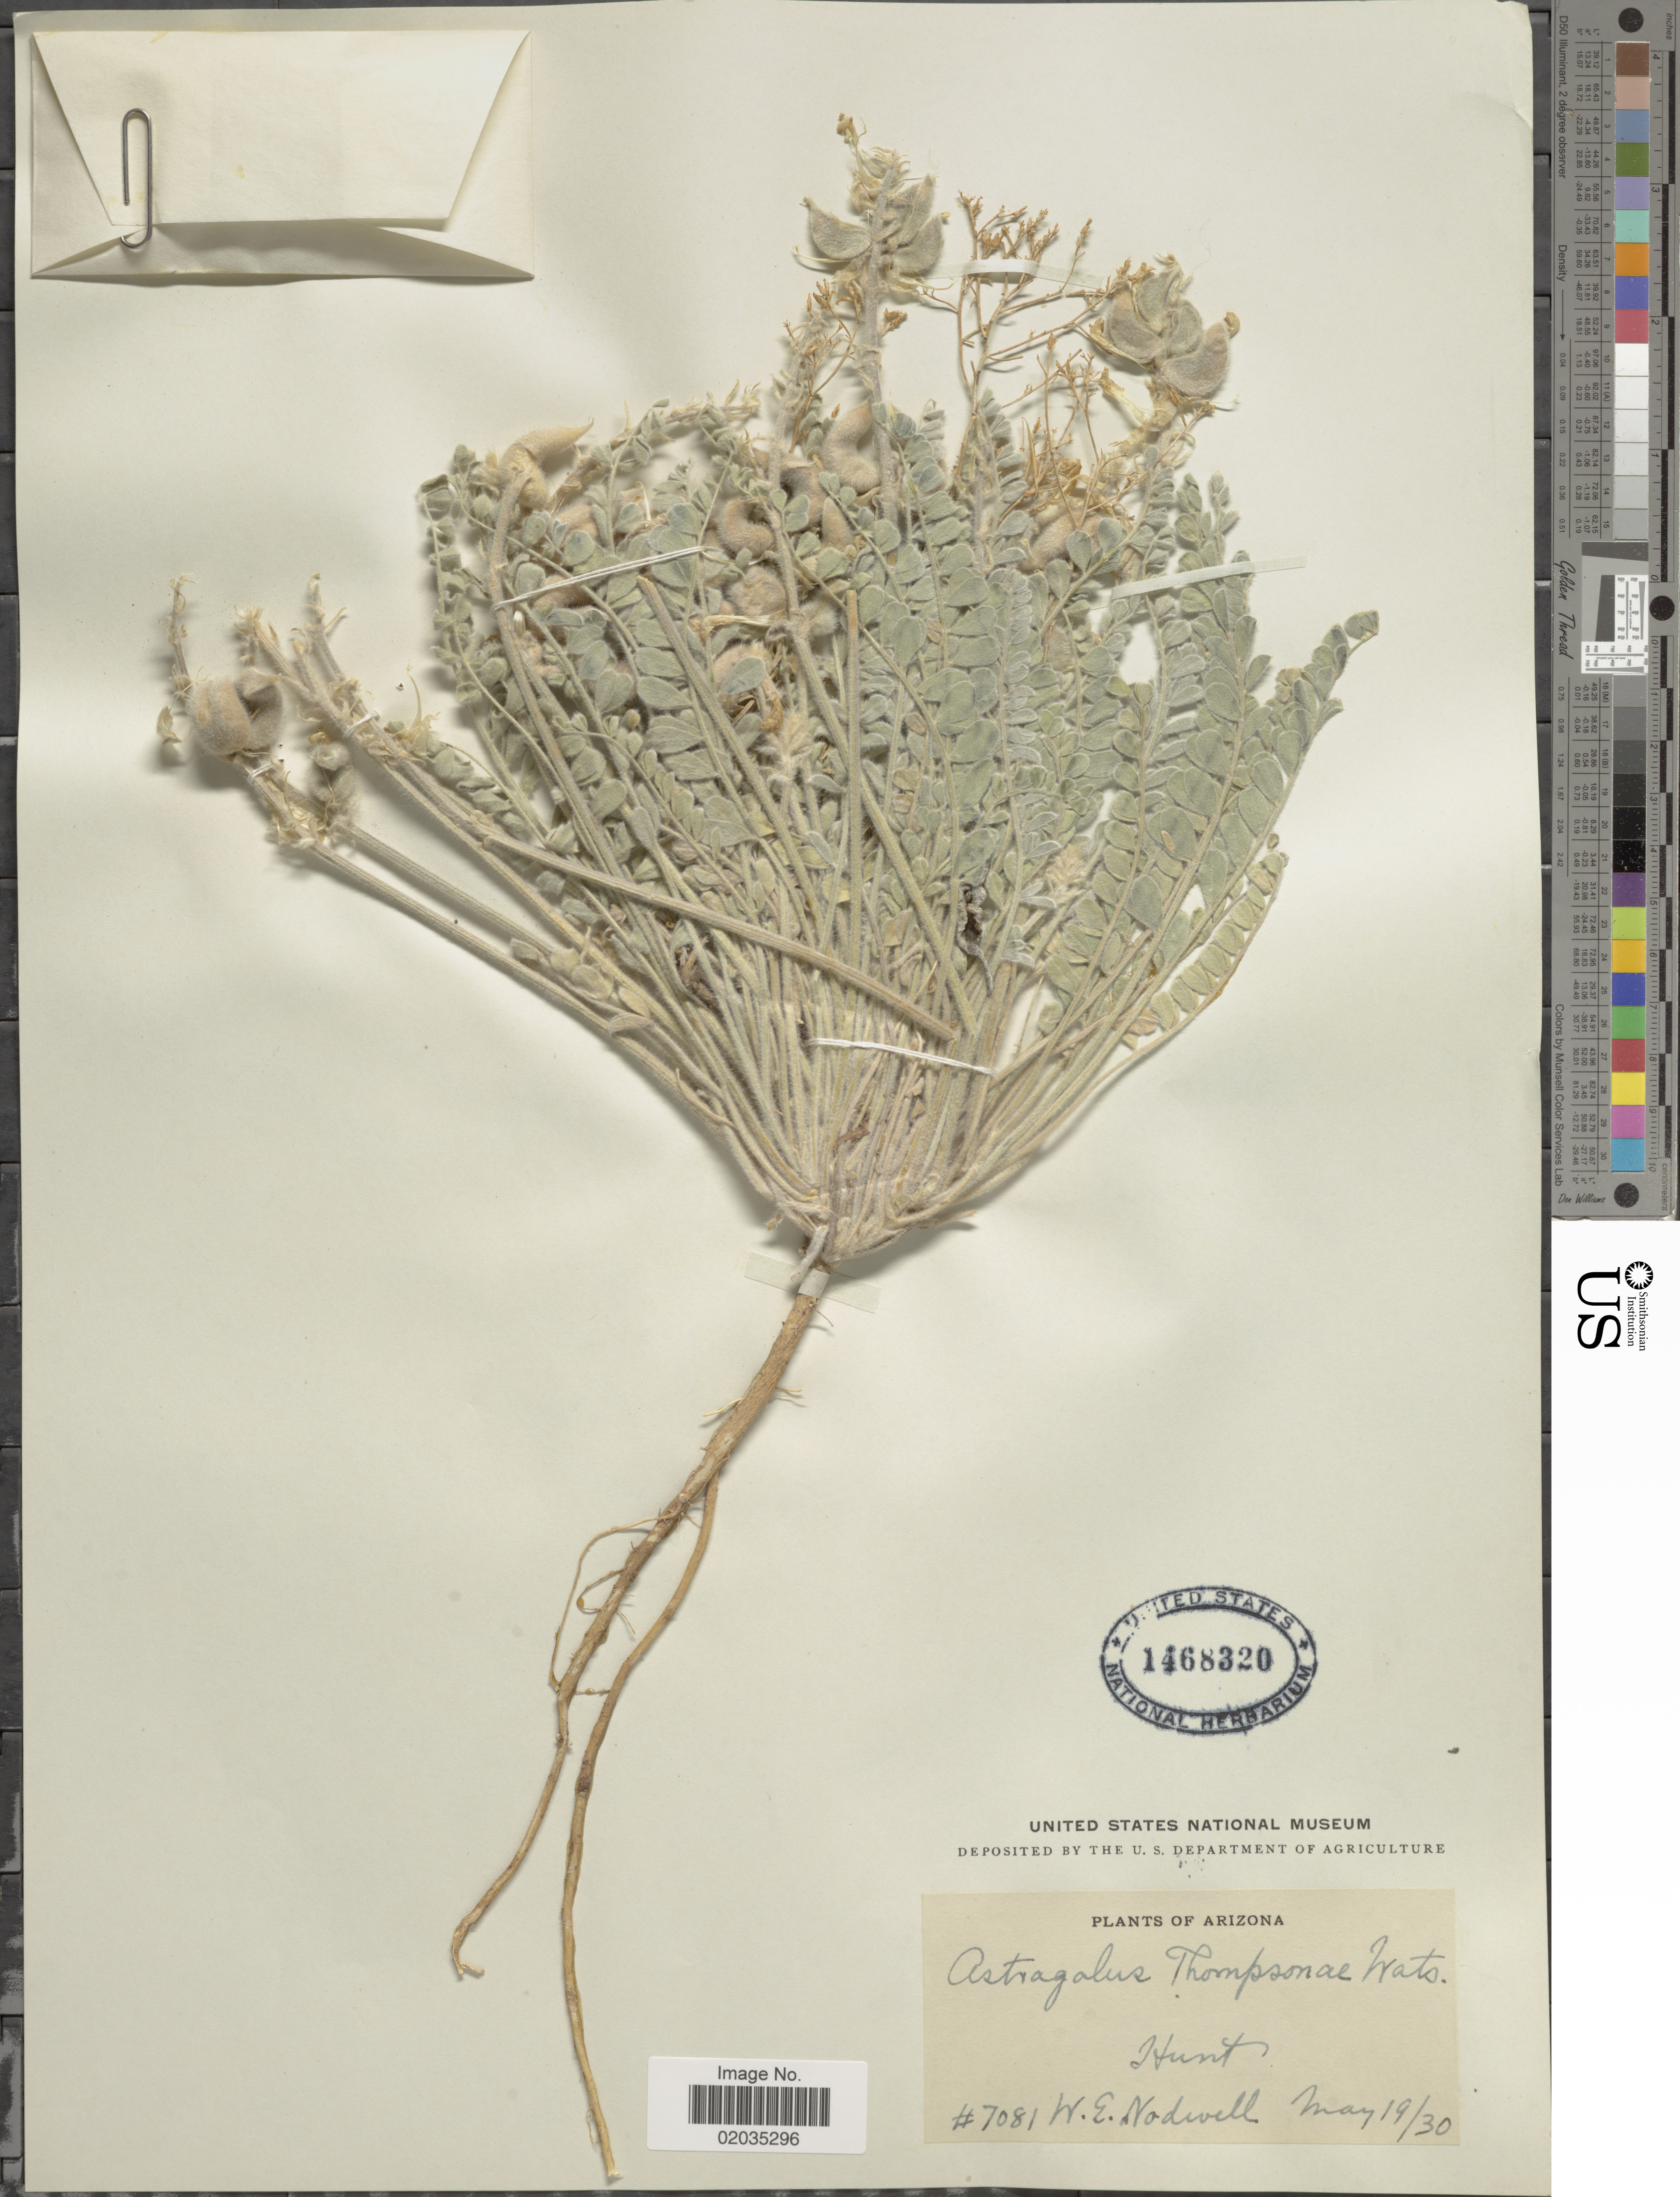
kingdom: Plantae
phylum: Tracheophyta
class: Magnoliopsida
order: Fabales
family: Fabaceae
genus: Astragalus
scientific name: Astragalus thompsonae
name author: S. Watson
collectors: W. Nodwell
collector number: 7081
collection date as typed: Transcribed d/m/y: 19/5/30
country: United States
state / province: Arizona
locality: Hunt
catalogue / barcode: US 1468320